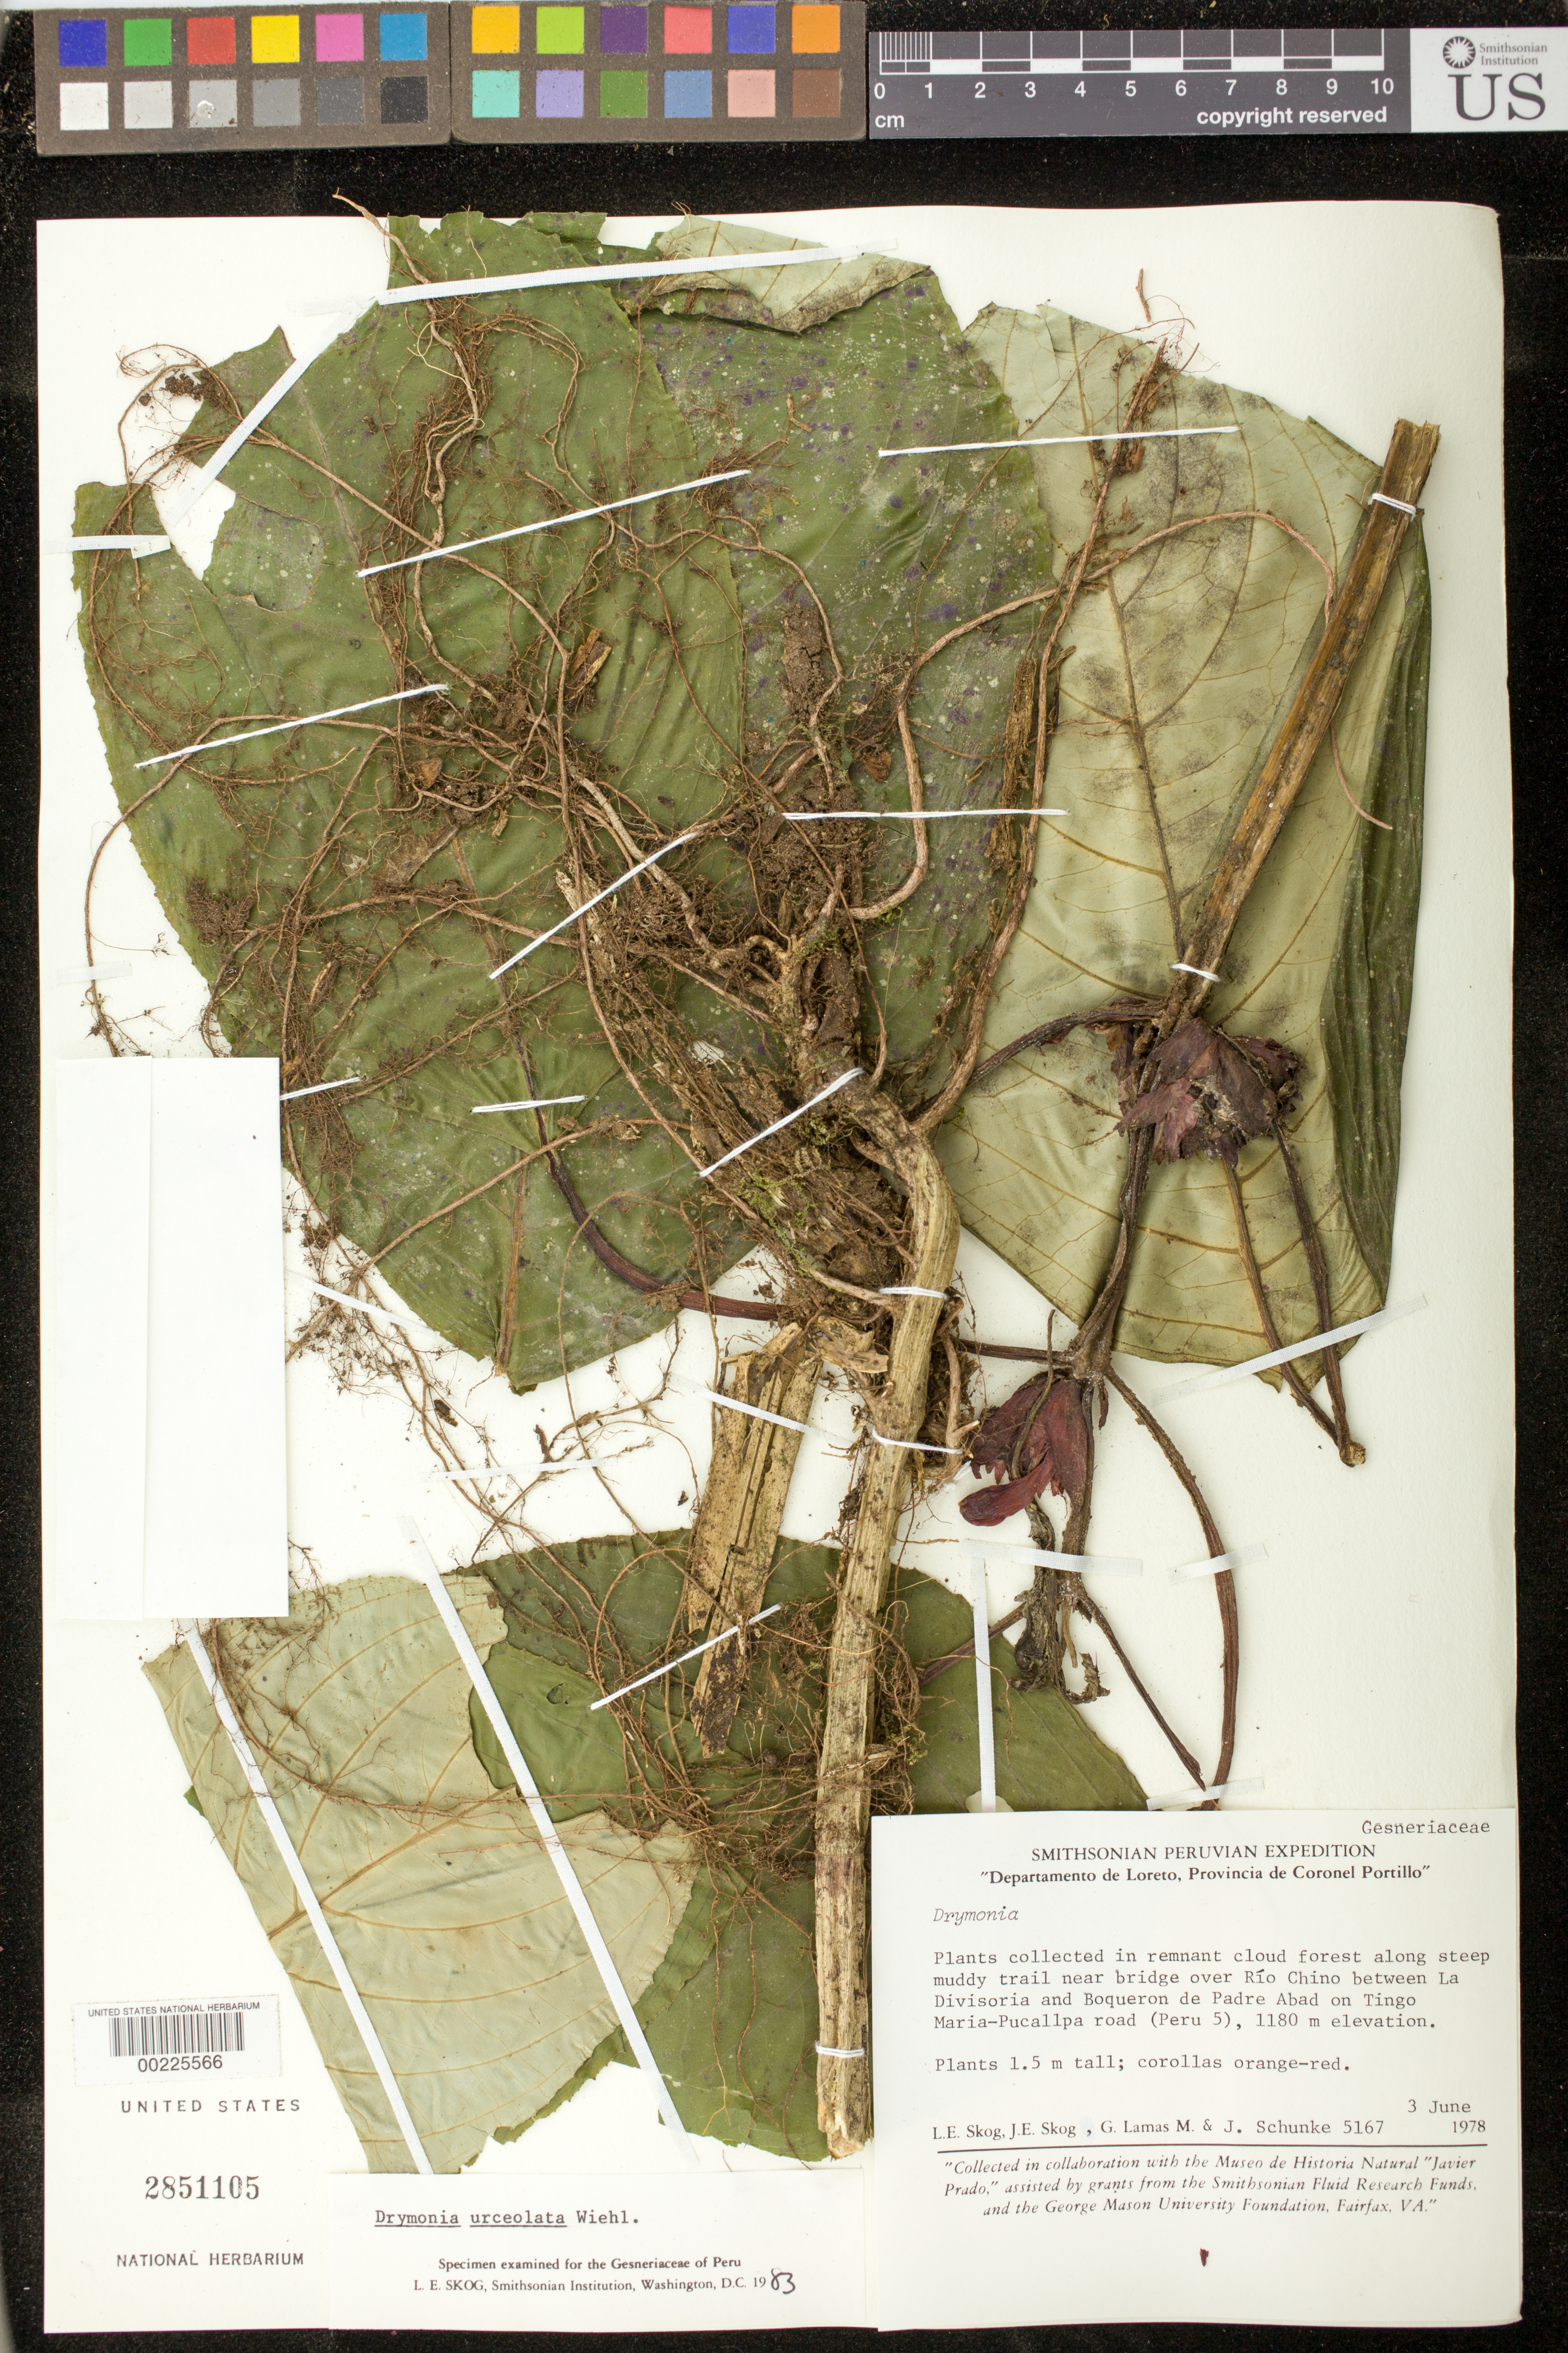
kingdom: Plantae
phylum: Tracheophyta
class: Magnoliopsida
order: Lamiales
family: Gesneriaceae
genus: Drymonia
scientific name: Drymonia urceolata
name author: Wiehler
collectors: L. E. Skog, J. E. Skog, G. Lamas M. & J. Schunke Vigo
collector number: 5167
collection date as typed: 03 Jun 1978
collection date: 1978-06-03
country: Peru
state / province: Ucayali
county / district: Coronel Portillo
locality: Departamento de Loreto, Provincia de Coronel Portillo, near bridge over Rio Chino between La Divisoria and Boqueron de Padre Abad on Tingo Maria-Pucallpa road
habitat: In remnant cloud forest along steep muddy trail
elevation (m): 1180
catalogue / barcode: US 2851105